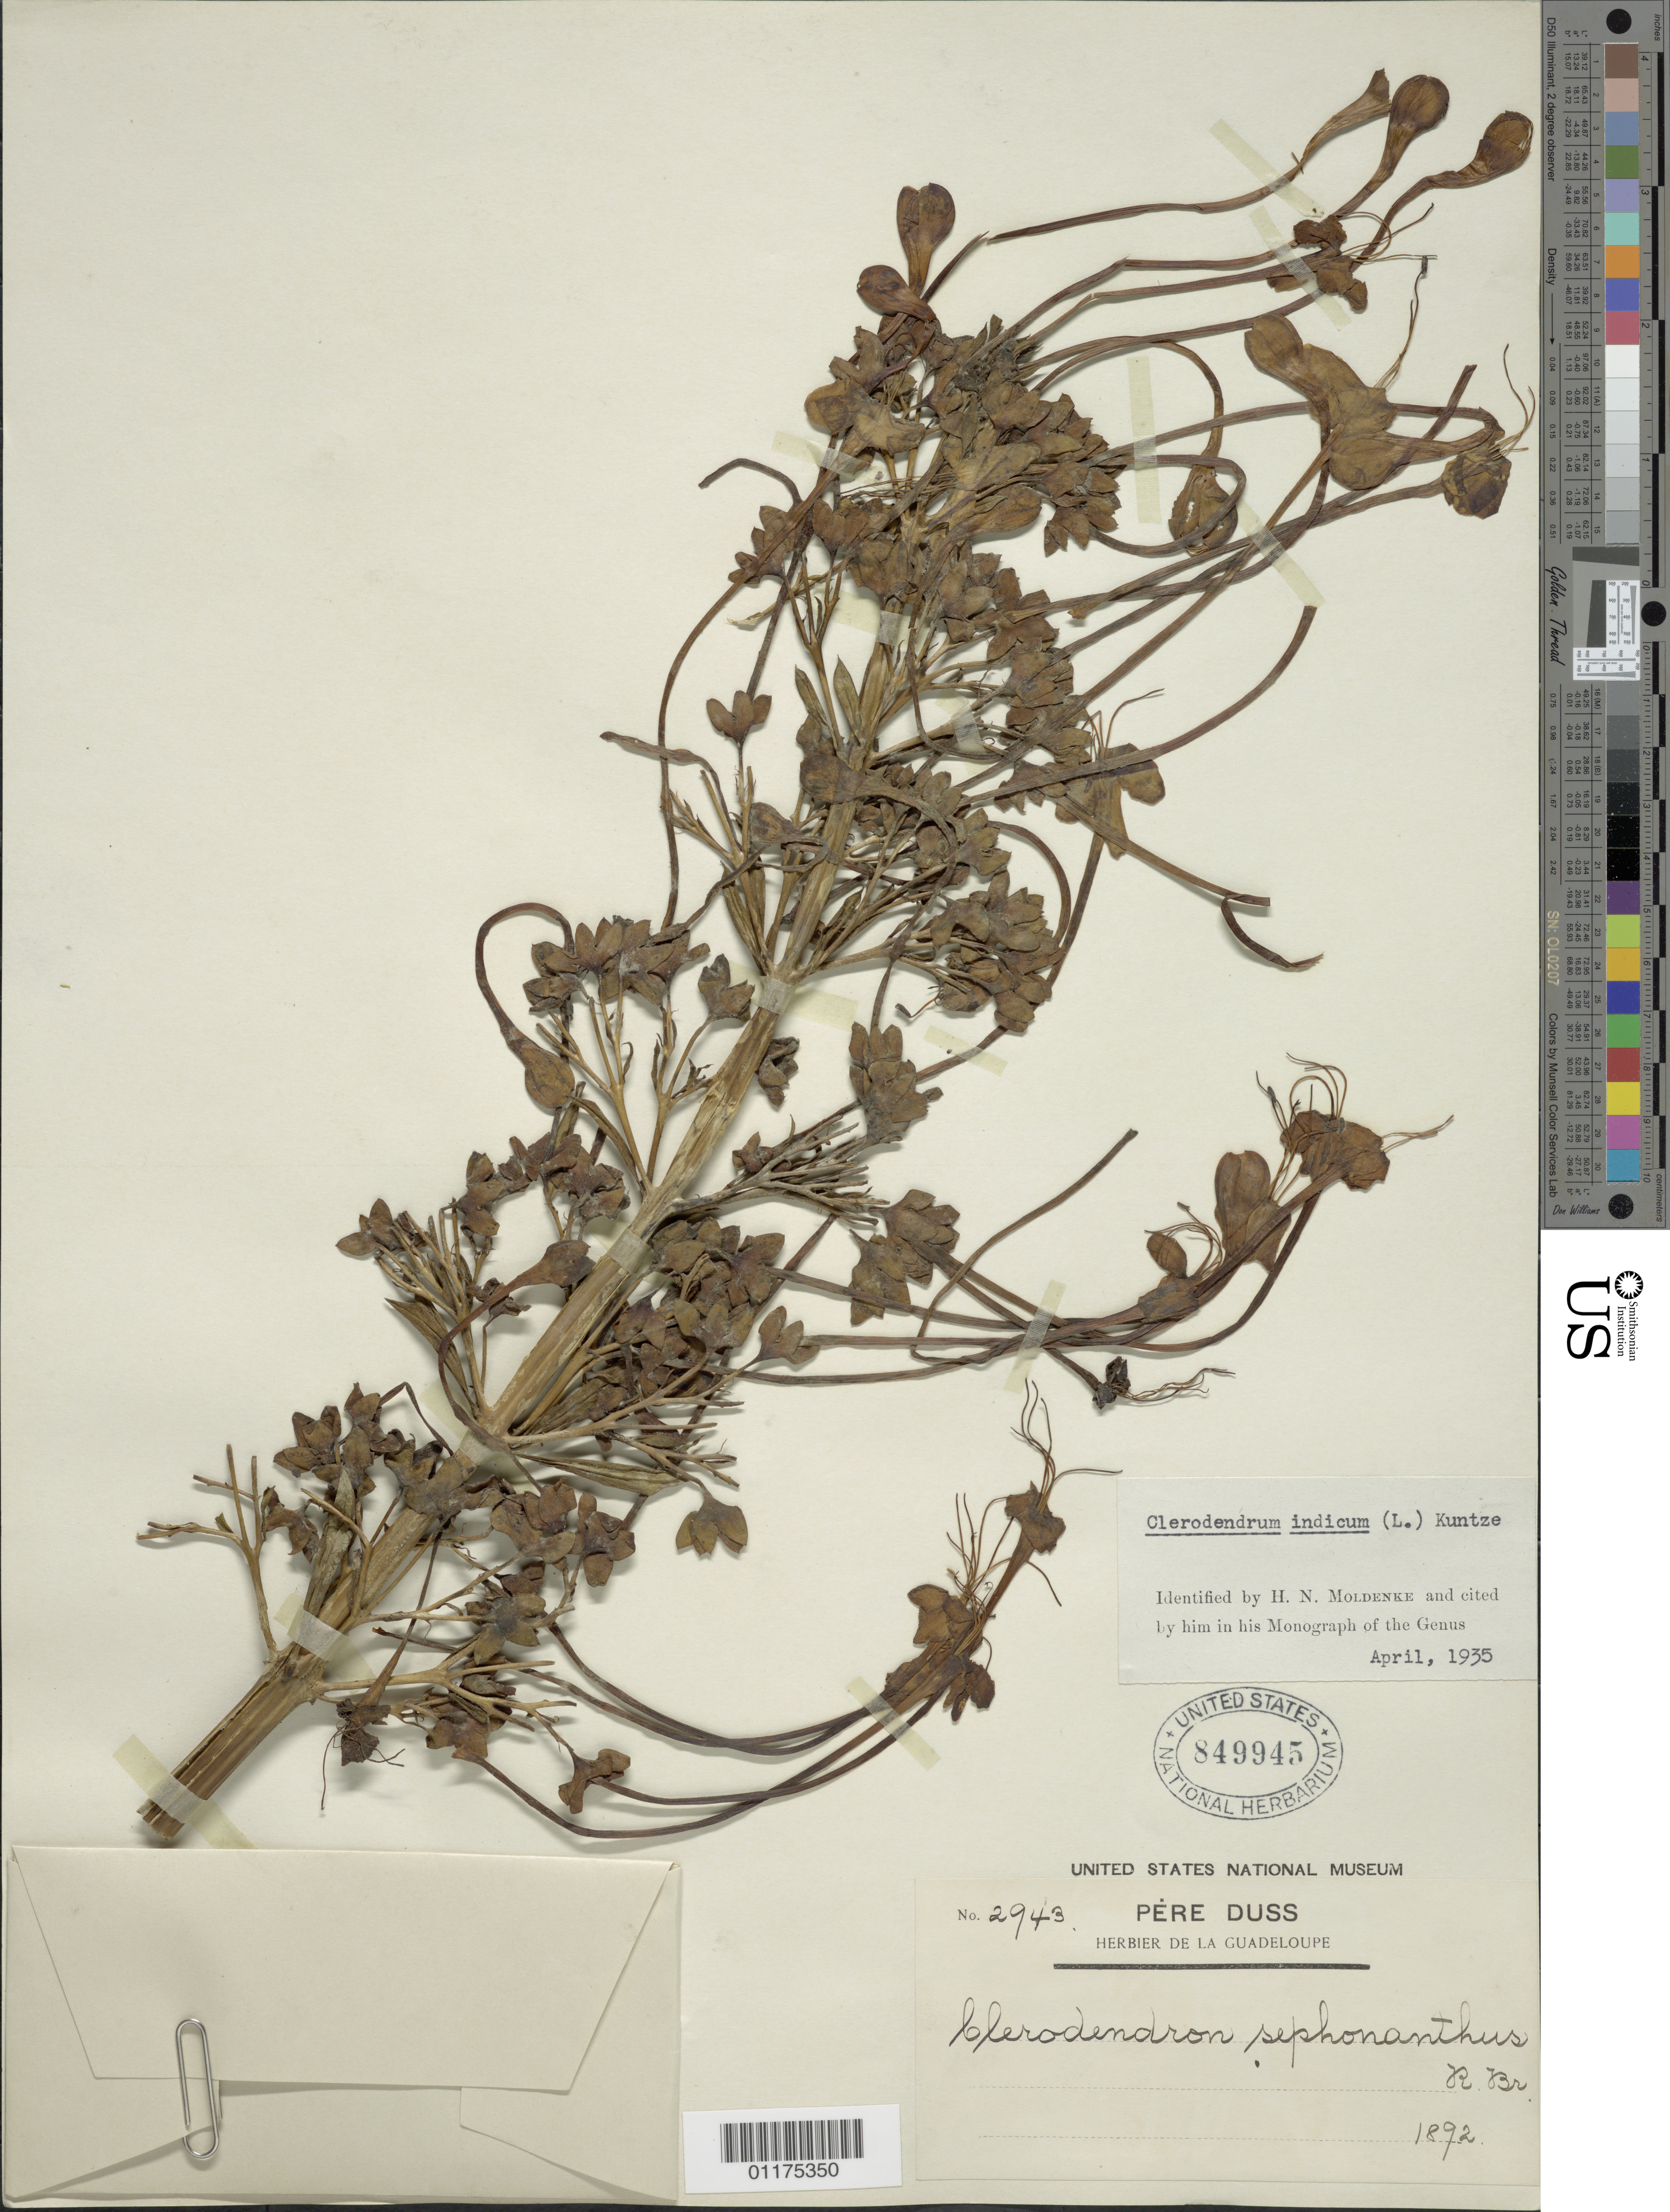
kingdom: Plantae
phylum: Tracheophyta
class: Magnoliopsida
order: Lamiales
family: Lamiaceae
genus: Clerodendrum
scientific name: Clerodendrum indicum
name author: (L.) Kuntze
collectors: Père Duss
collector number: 2943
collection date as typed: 1892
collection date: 1892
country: Guadeloupe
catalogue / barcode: US 849945